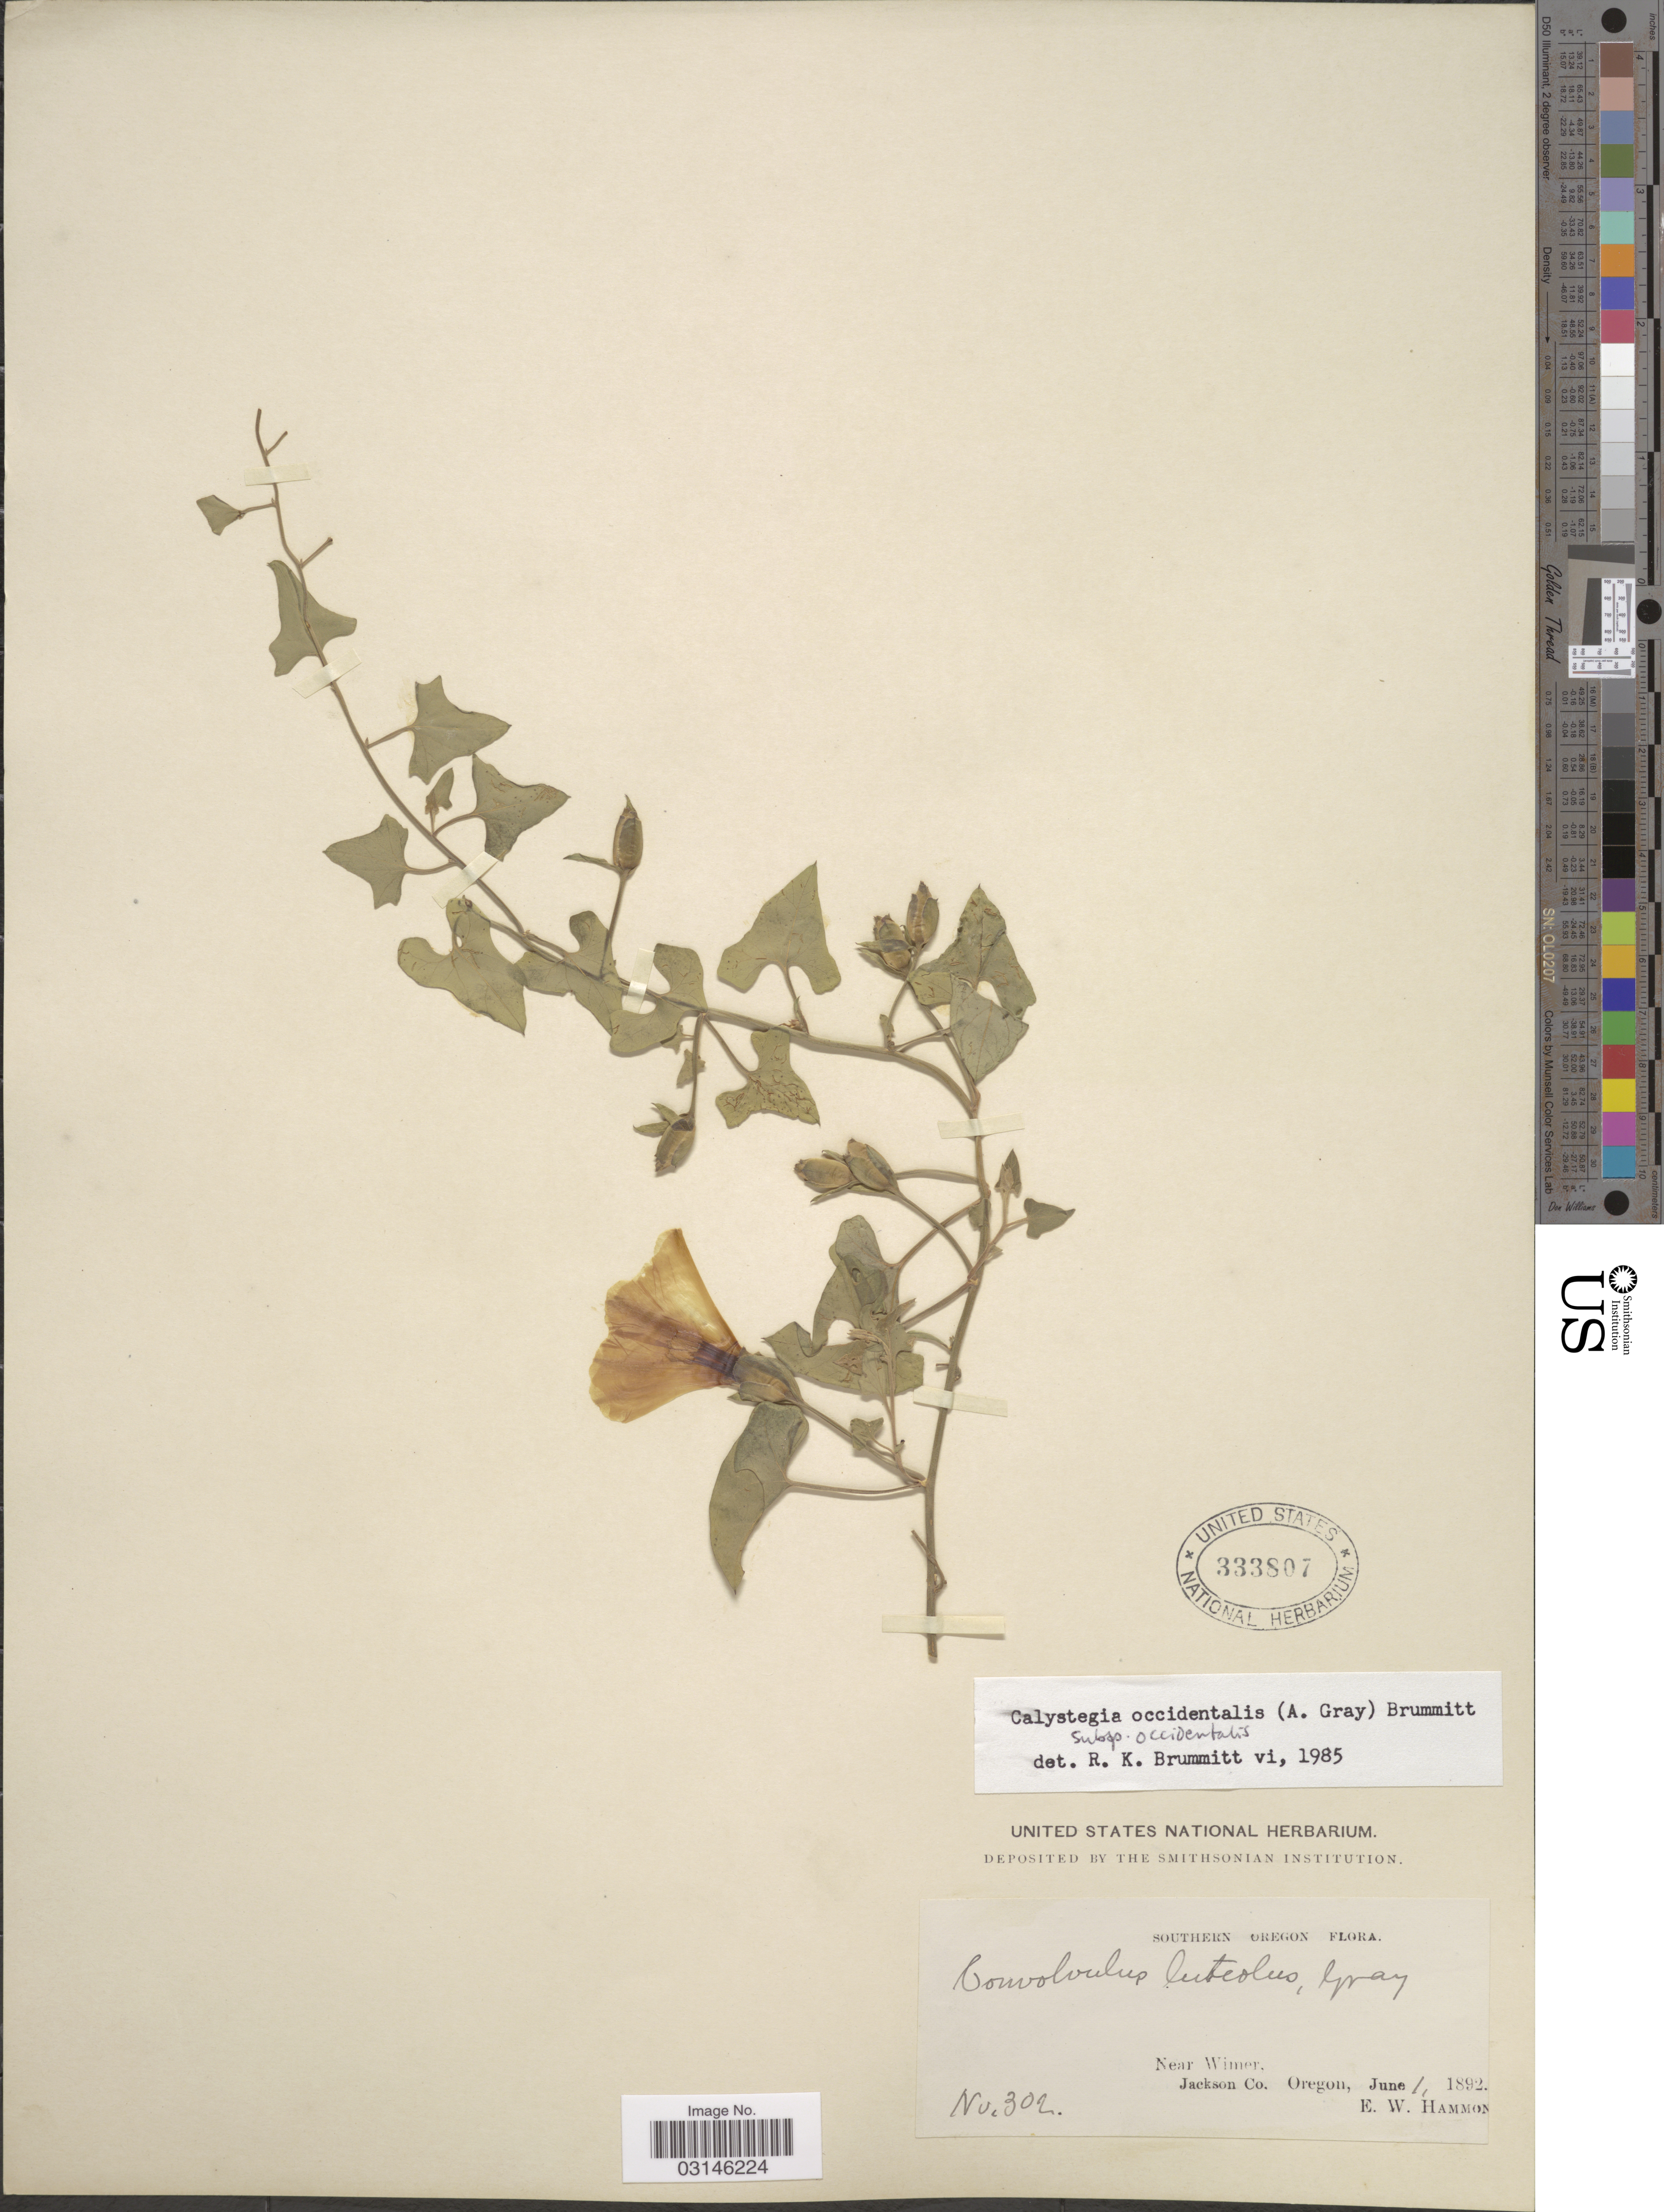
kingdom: Plantae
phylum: Tracheophyta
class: Magnoliopsida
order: Solanales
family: Convolvulaceae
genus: Calystegia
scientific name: Calystegia occidentalis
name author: (A. Gray) Brummitt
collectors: E. Hammond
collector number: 302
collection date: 1892-06-01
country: United States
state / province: Oregon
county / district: Jackson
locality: Southern Oregon, Near Wimer. Jackson Co.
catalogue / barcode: US 333807